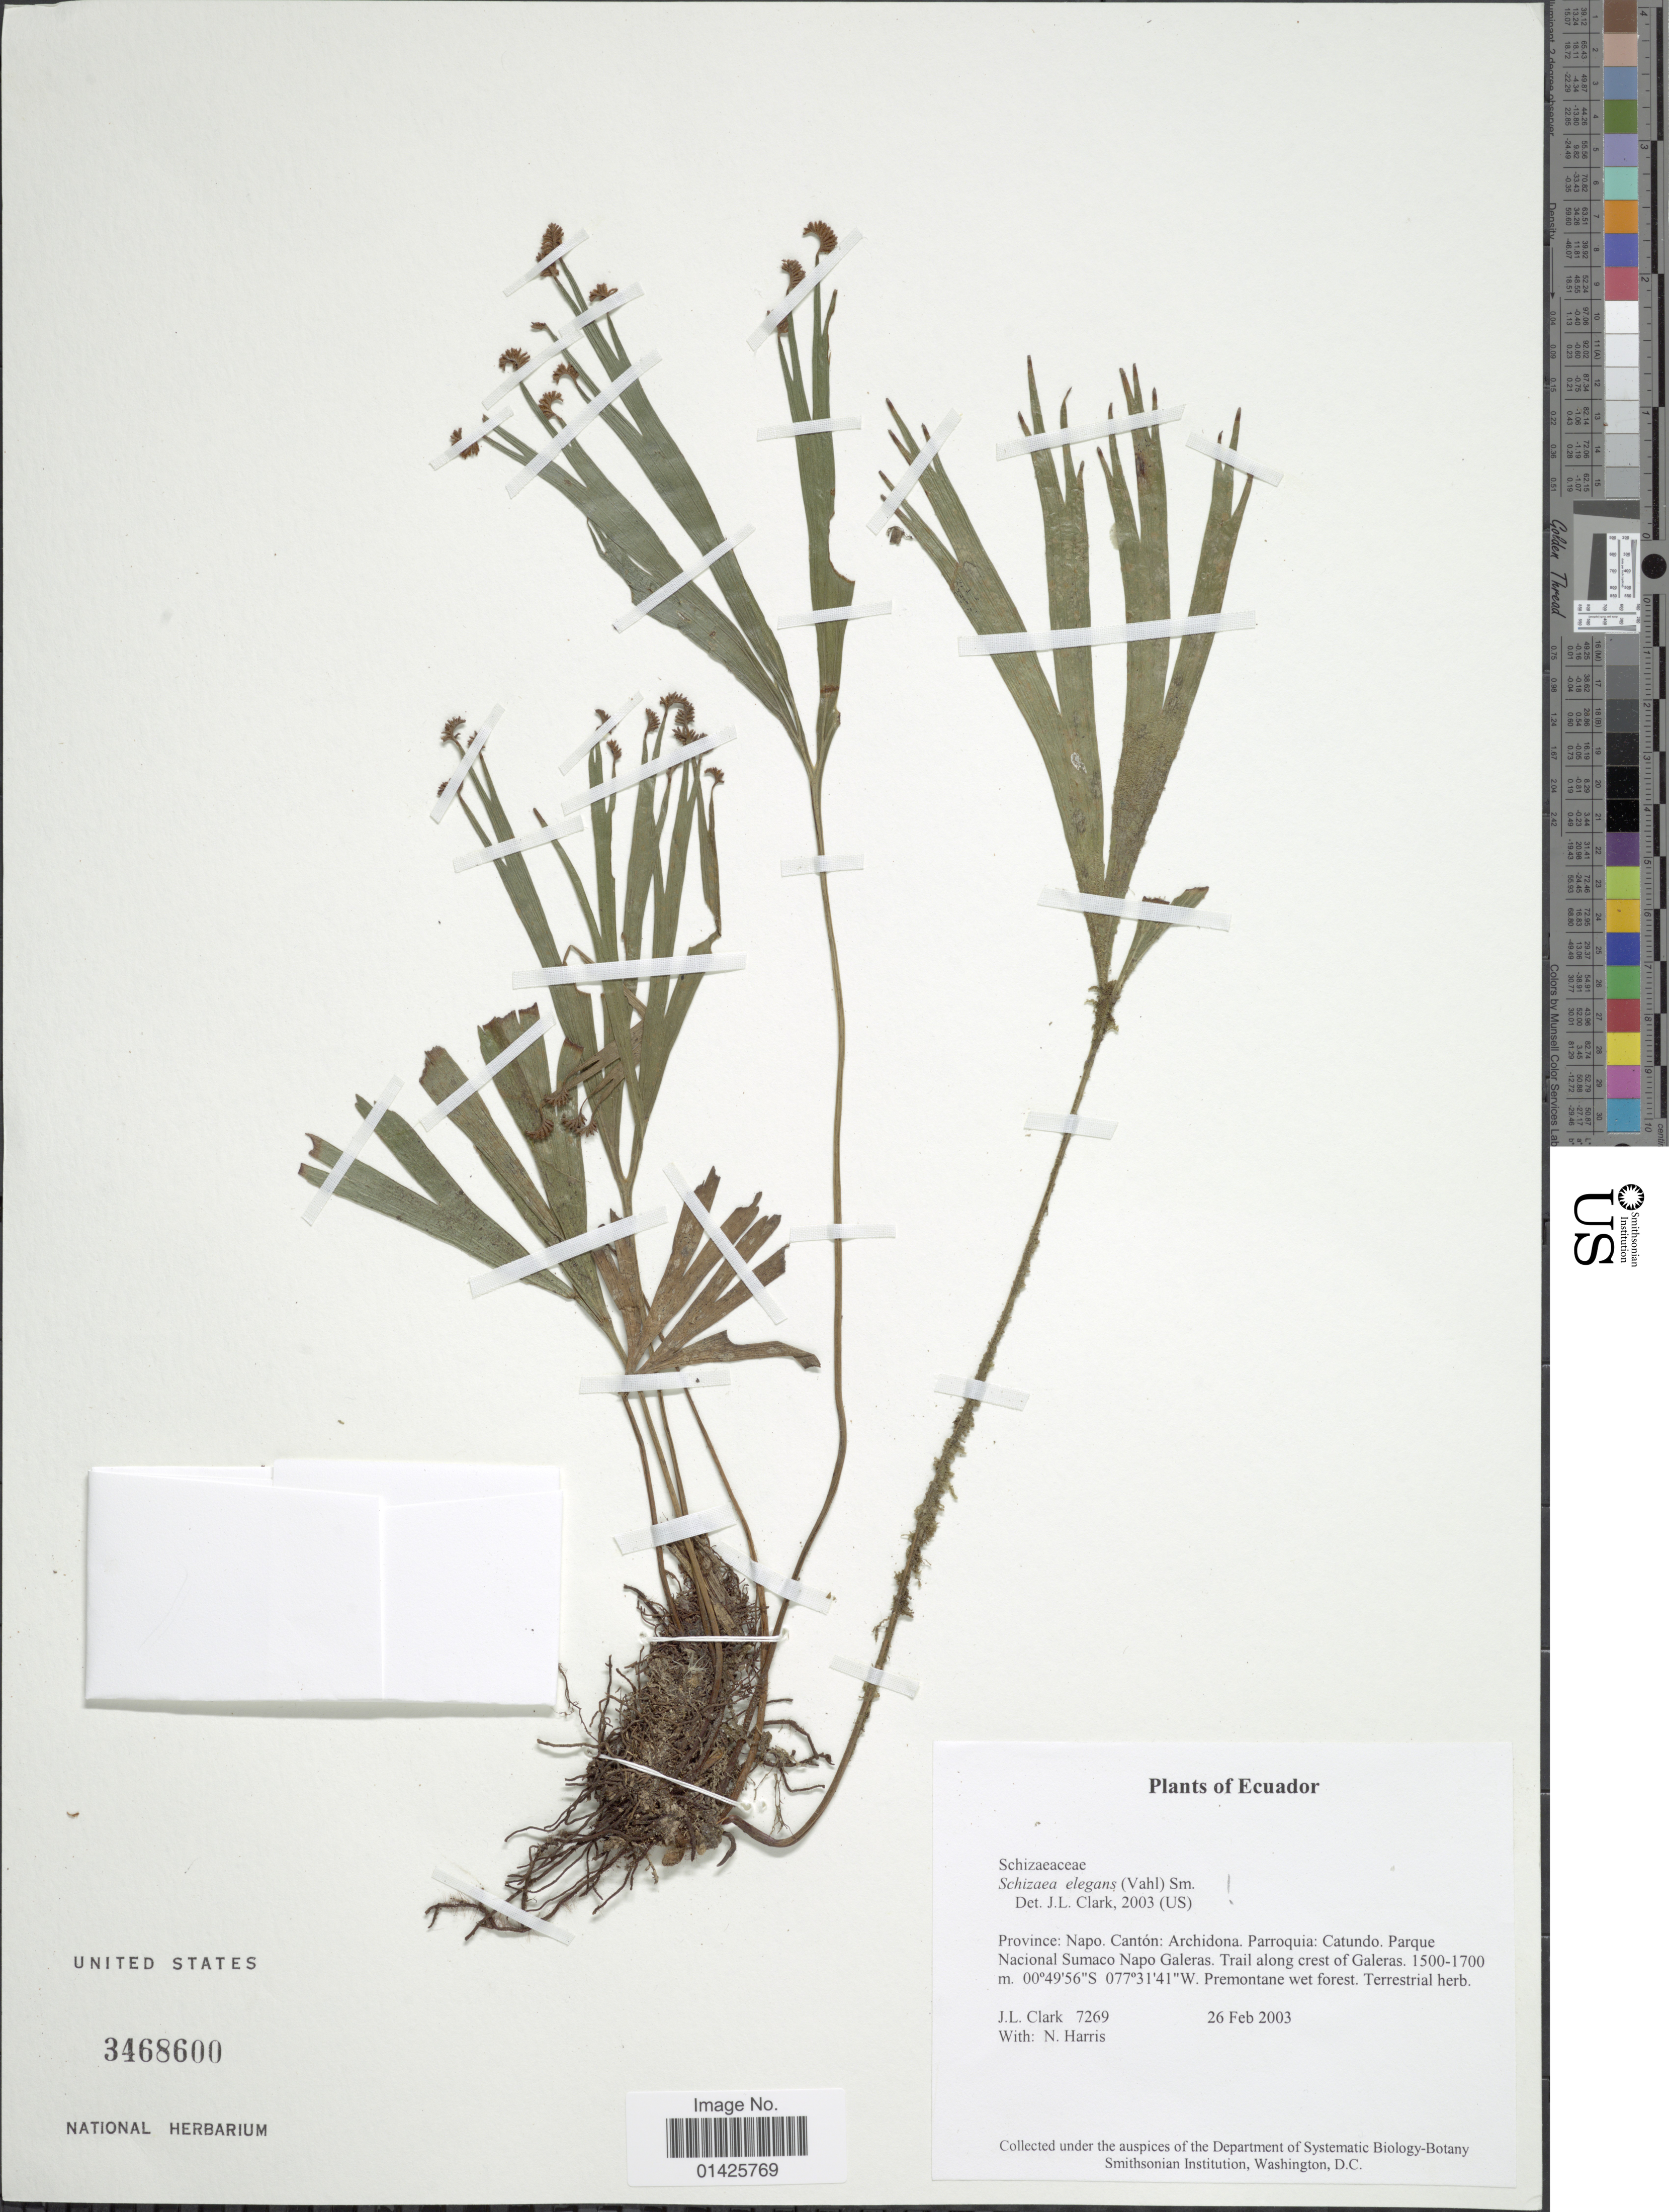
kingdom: Plantae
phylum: Tracheophyta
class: Polypodiopsida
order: Schizaeales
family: Schizaeaceae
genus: Schizaea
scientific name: Schizaea elegans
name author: (Vahl) Sw.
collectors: J. L. Clark & N. Harris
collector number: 7269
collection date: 2003-02-26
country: Ecuador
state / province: Napo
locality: Province: Napo, Cantón : Archidona, Parroquia: Catundo, Parque Nacional Sumaco Napo Galeras, Trail along crest of Galeras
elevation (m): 1500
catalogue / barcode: US 3468600